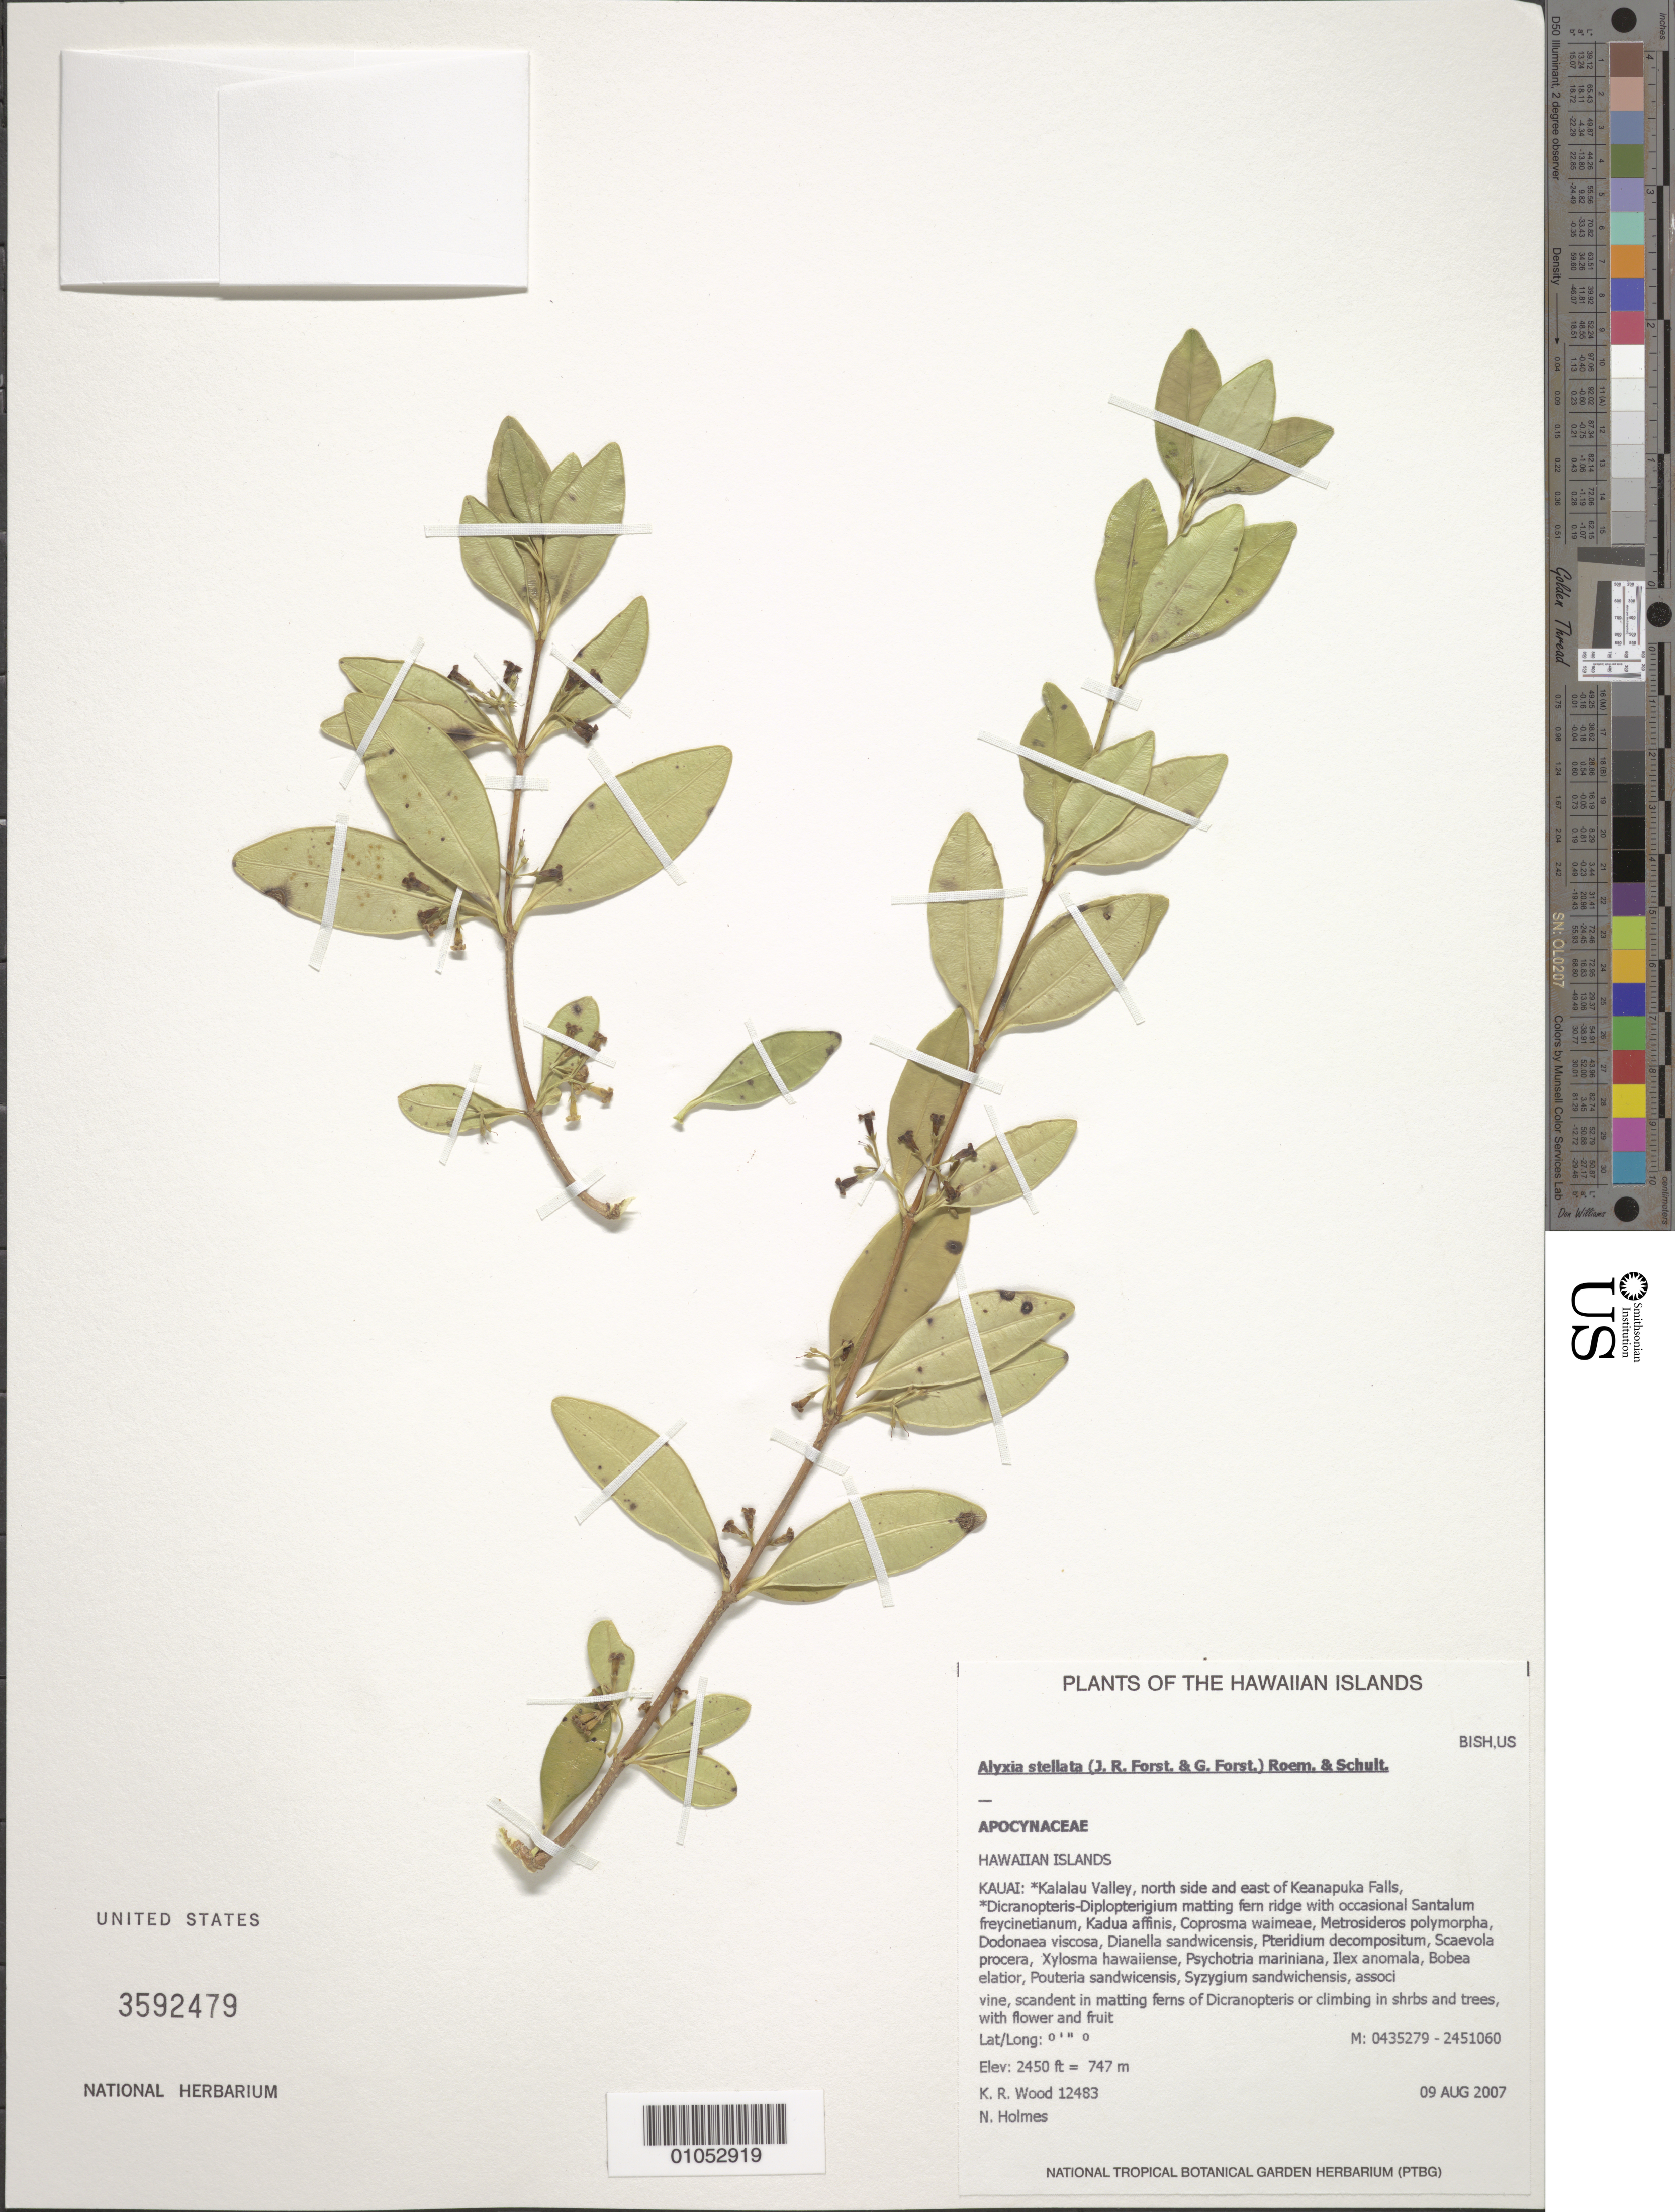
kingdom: Plantae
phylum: Tracheophyta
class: Magnoliopsida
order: Gentianales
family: Apocynaceae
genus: Alyxia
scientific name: Alyxia stellata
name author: (J.R. Forst. & G. Forst.) Roem. & Schult.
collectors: K. R. Wood & N. Holmes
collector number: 12483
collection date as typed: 9 Aug 2007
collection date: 2007-08-09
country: United States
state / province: Hawaii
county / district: Kauai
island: Kaua'i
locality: Kalalau Valley, north side and east of Keanapuka Falls.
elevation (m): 747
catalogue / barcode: US 3592479